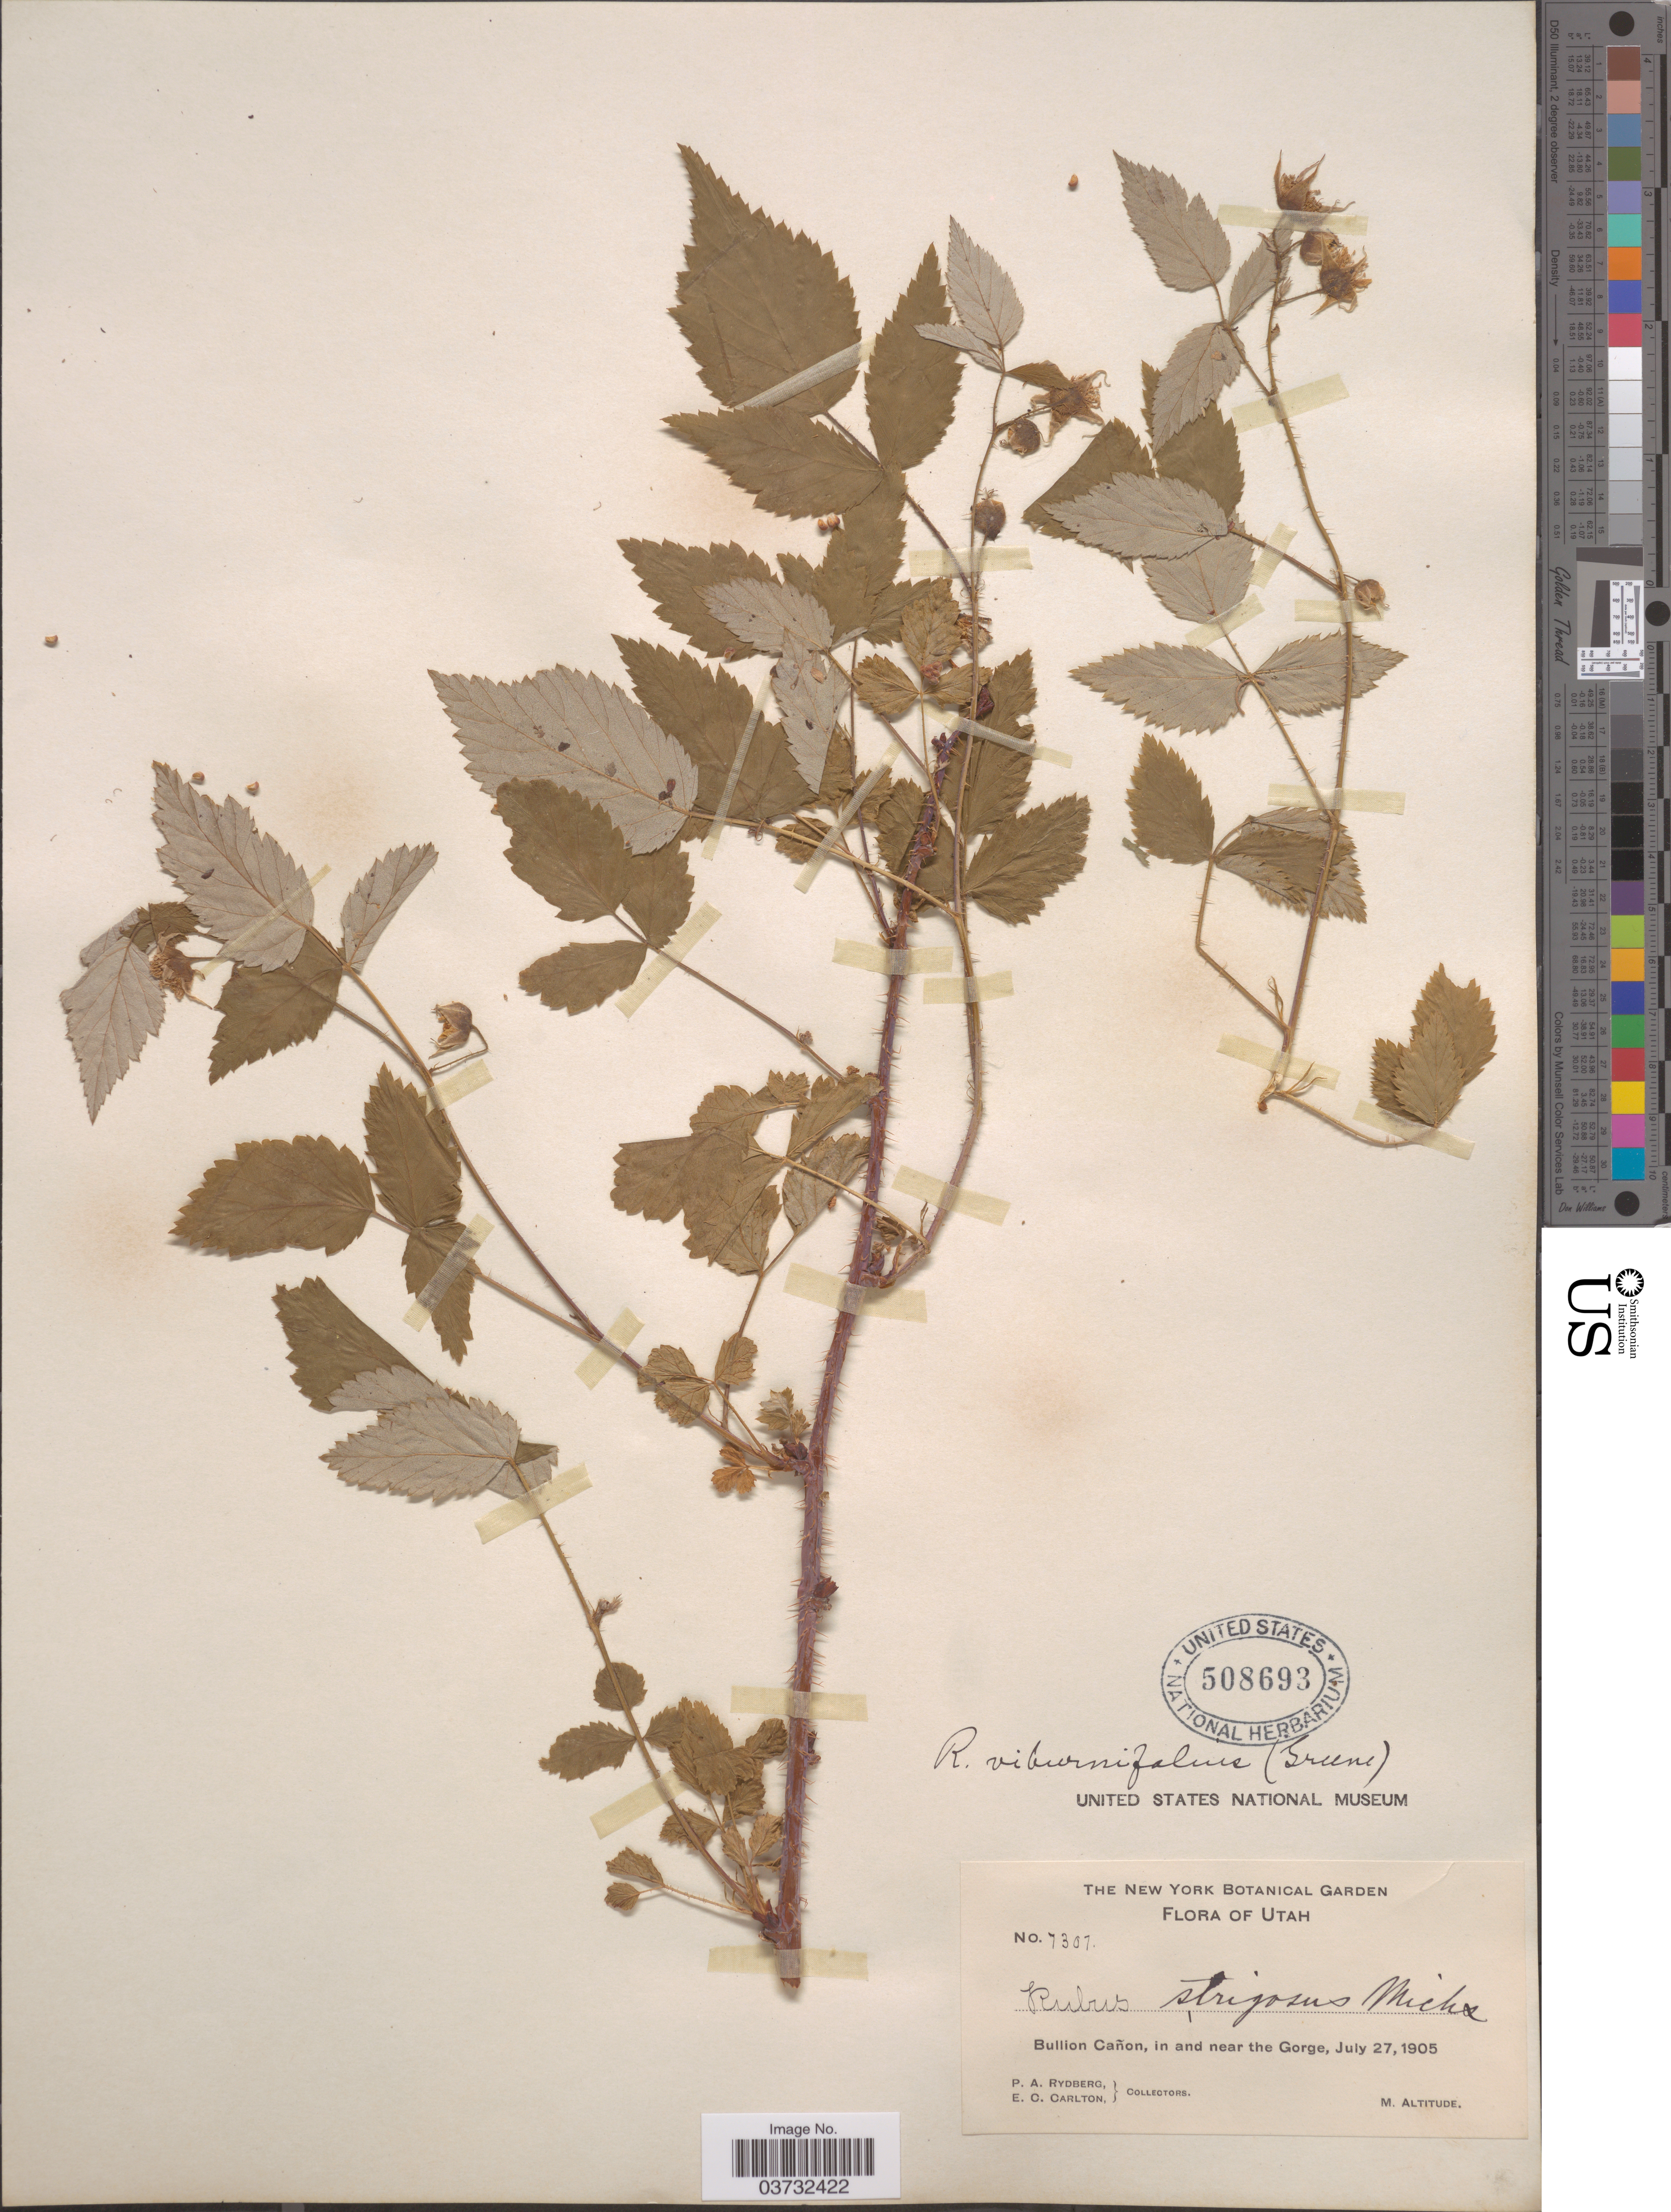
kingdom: Plantae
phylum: Tracheophyta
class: Magnoliopsida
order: Rosales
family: Rosaceae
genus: Rubus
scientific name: Rubus viburnifolius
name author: Focke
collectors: P. A. Rydberg & E. Carlton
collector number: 7307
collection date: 1905-07-27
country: United States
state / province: Utah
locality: Bullion Cañon, in and near the Gorge.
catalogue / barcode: US 508693